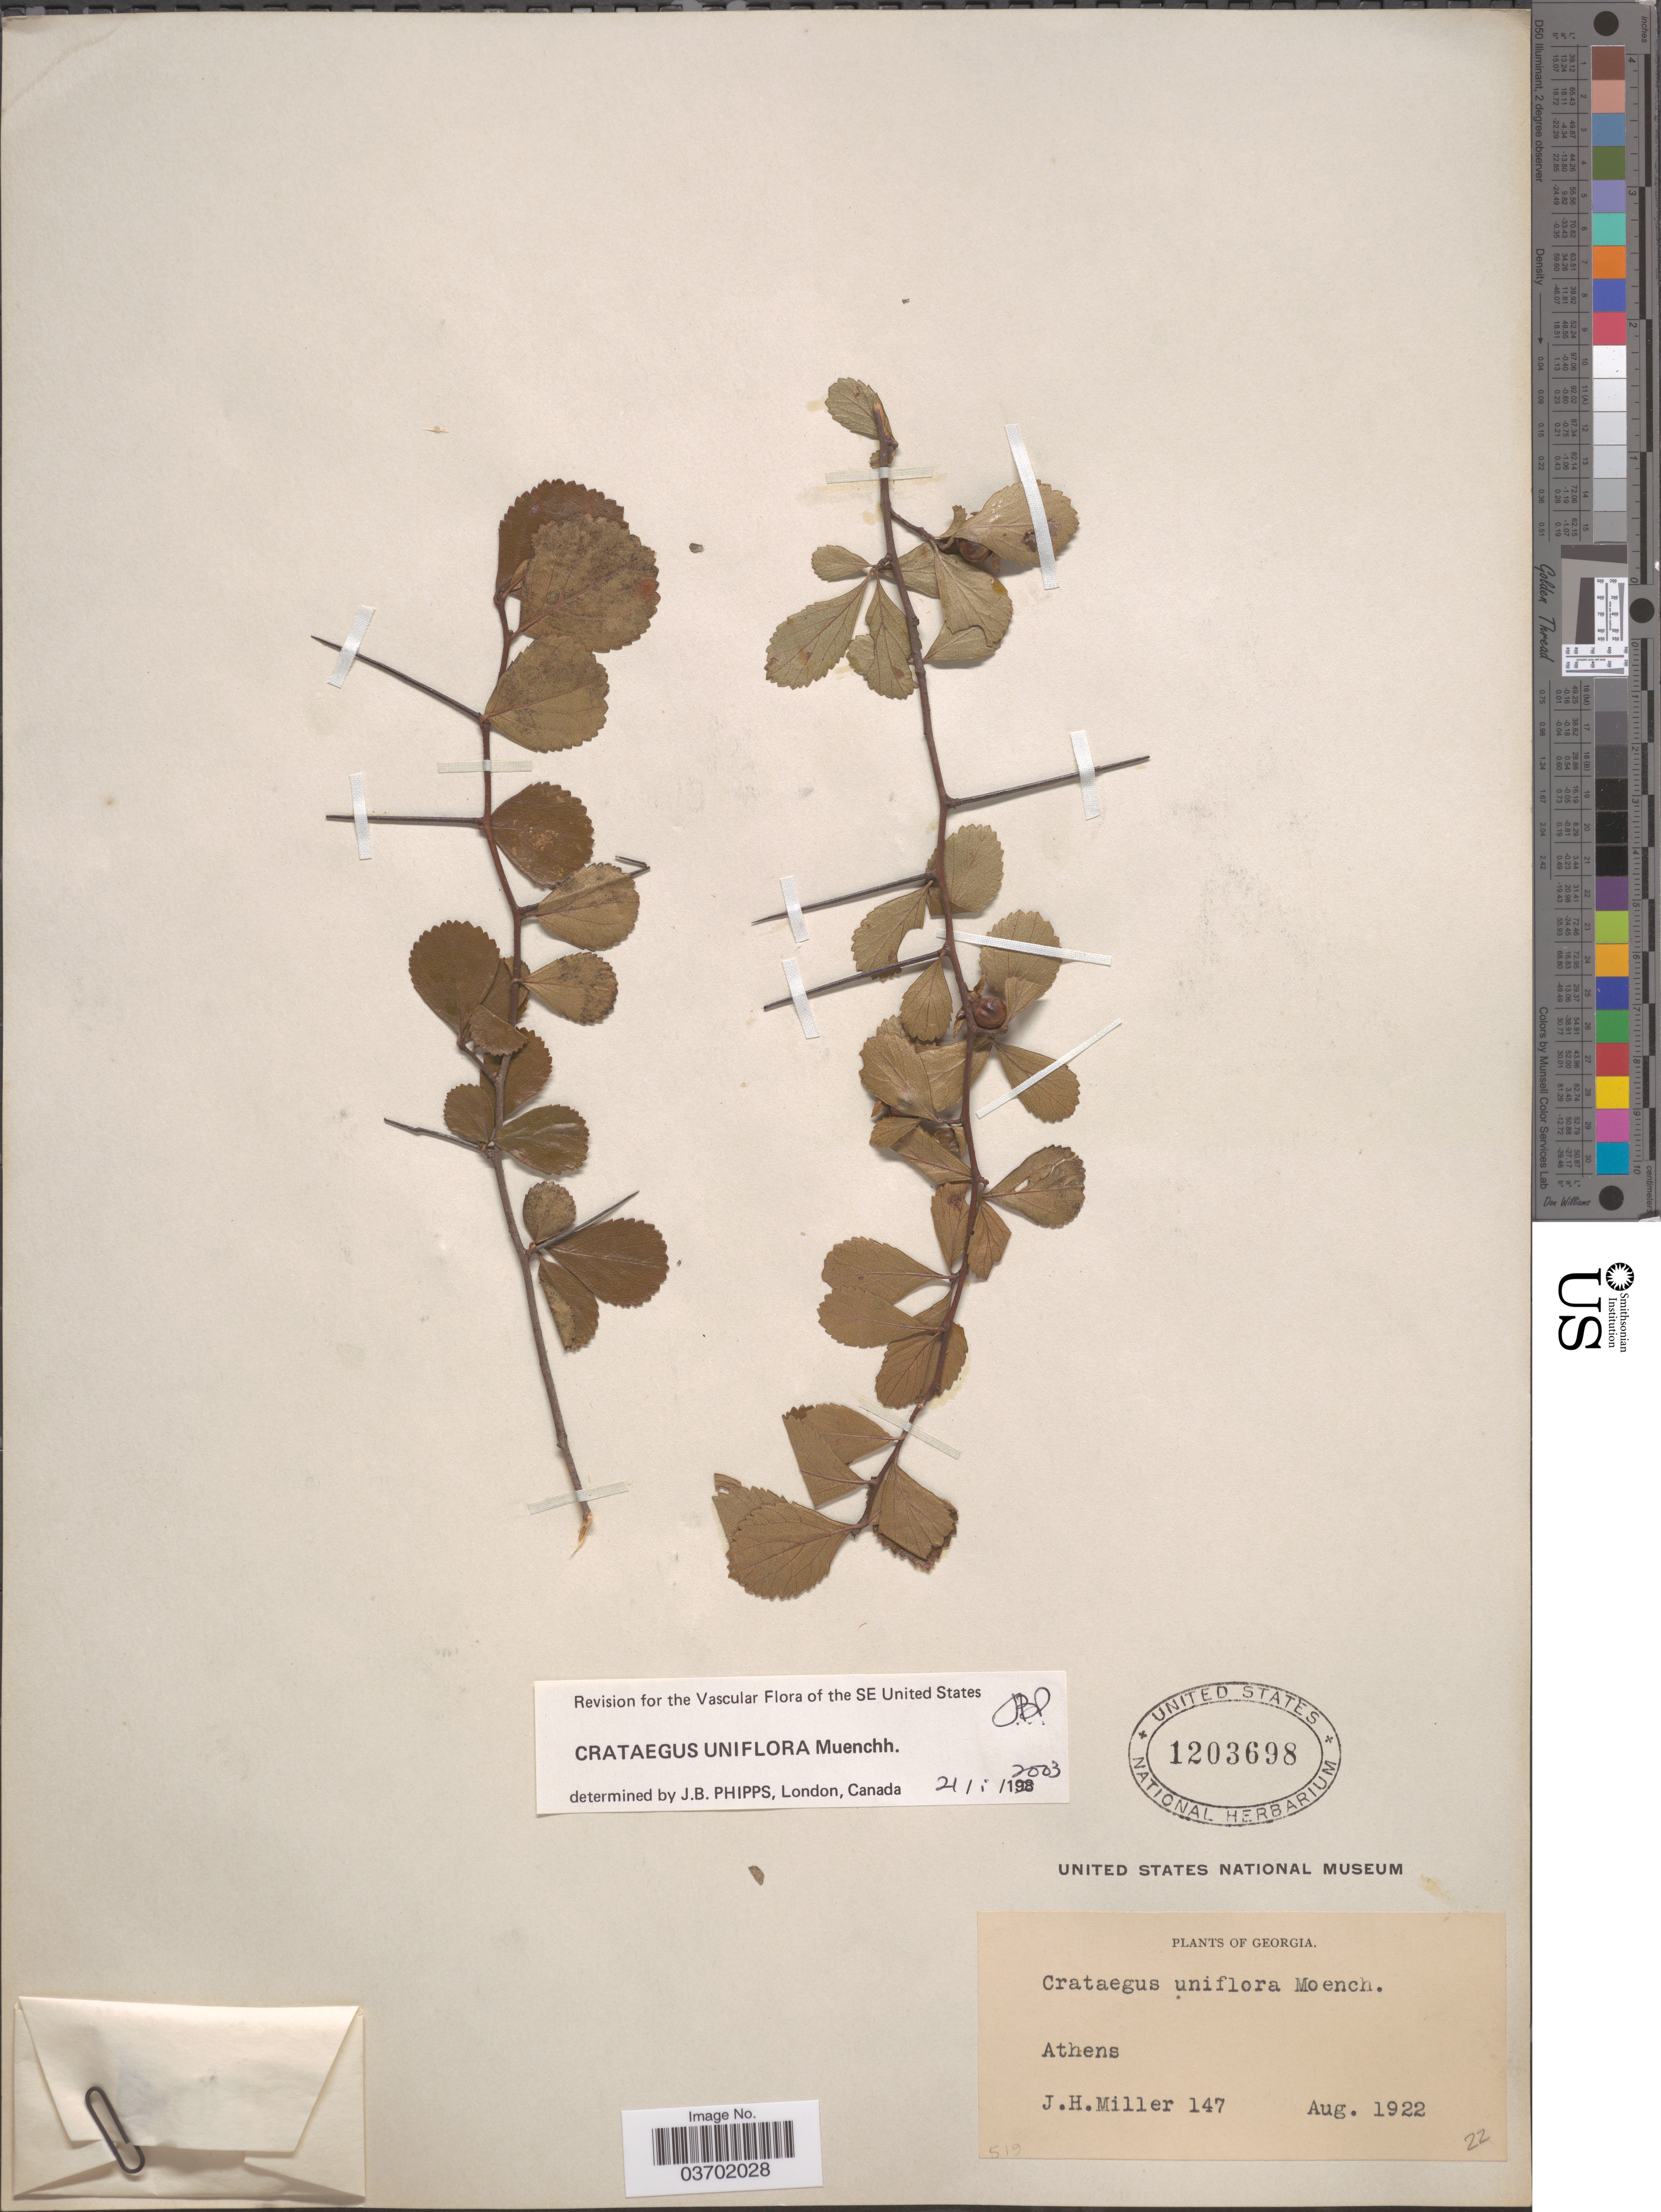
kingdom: Plantae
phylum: Tracheophyta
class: Magnoliopsida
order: Rosales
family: Rosaceae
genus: Crataegus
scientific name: Crataegus uniflora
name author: Münchh.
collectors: J. H. Miller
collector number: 147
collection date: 1922-08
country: United States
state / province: Georgia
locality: Athens.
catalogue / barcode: US 1203698